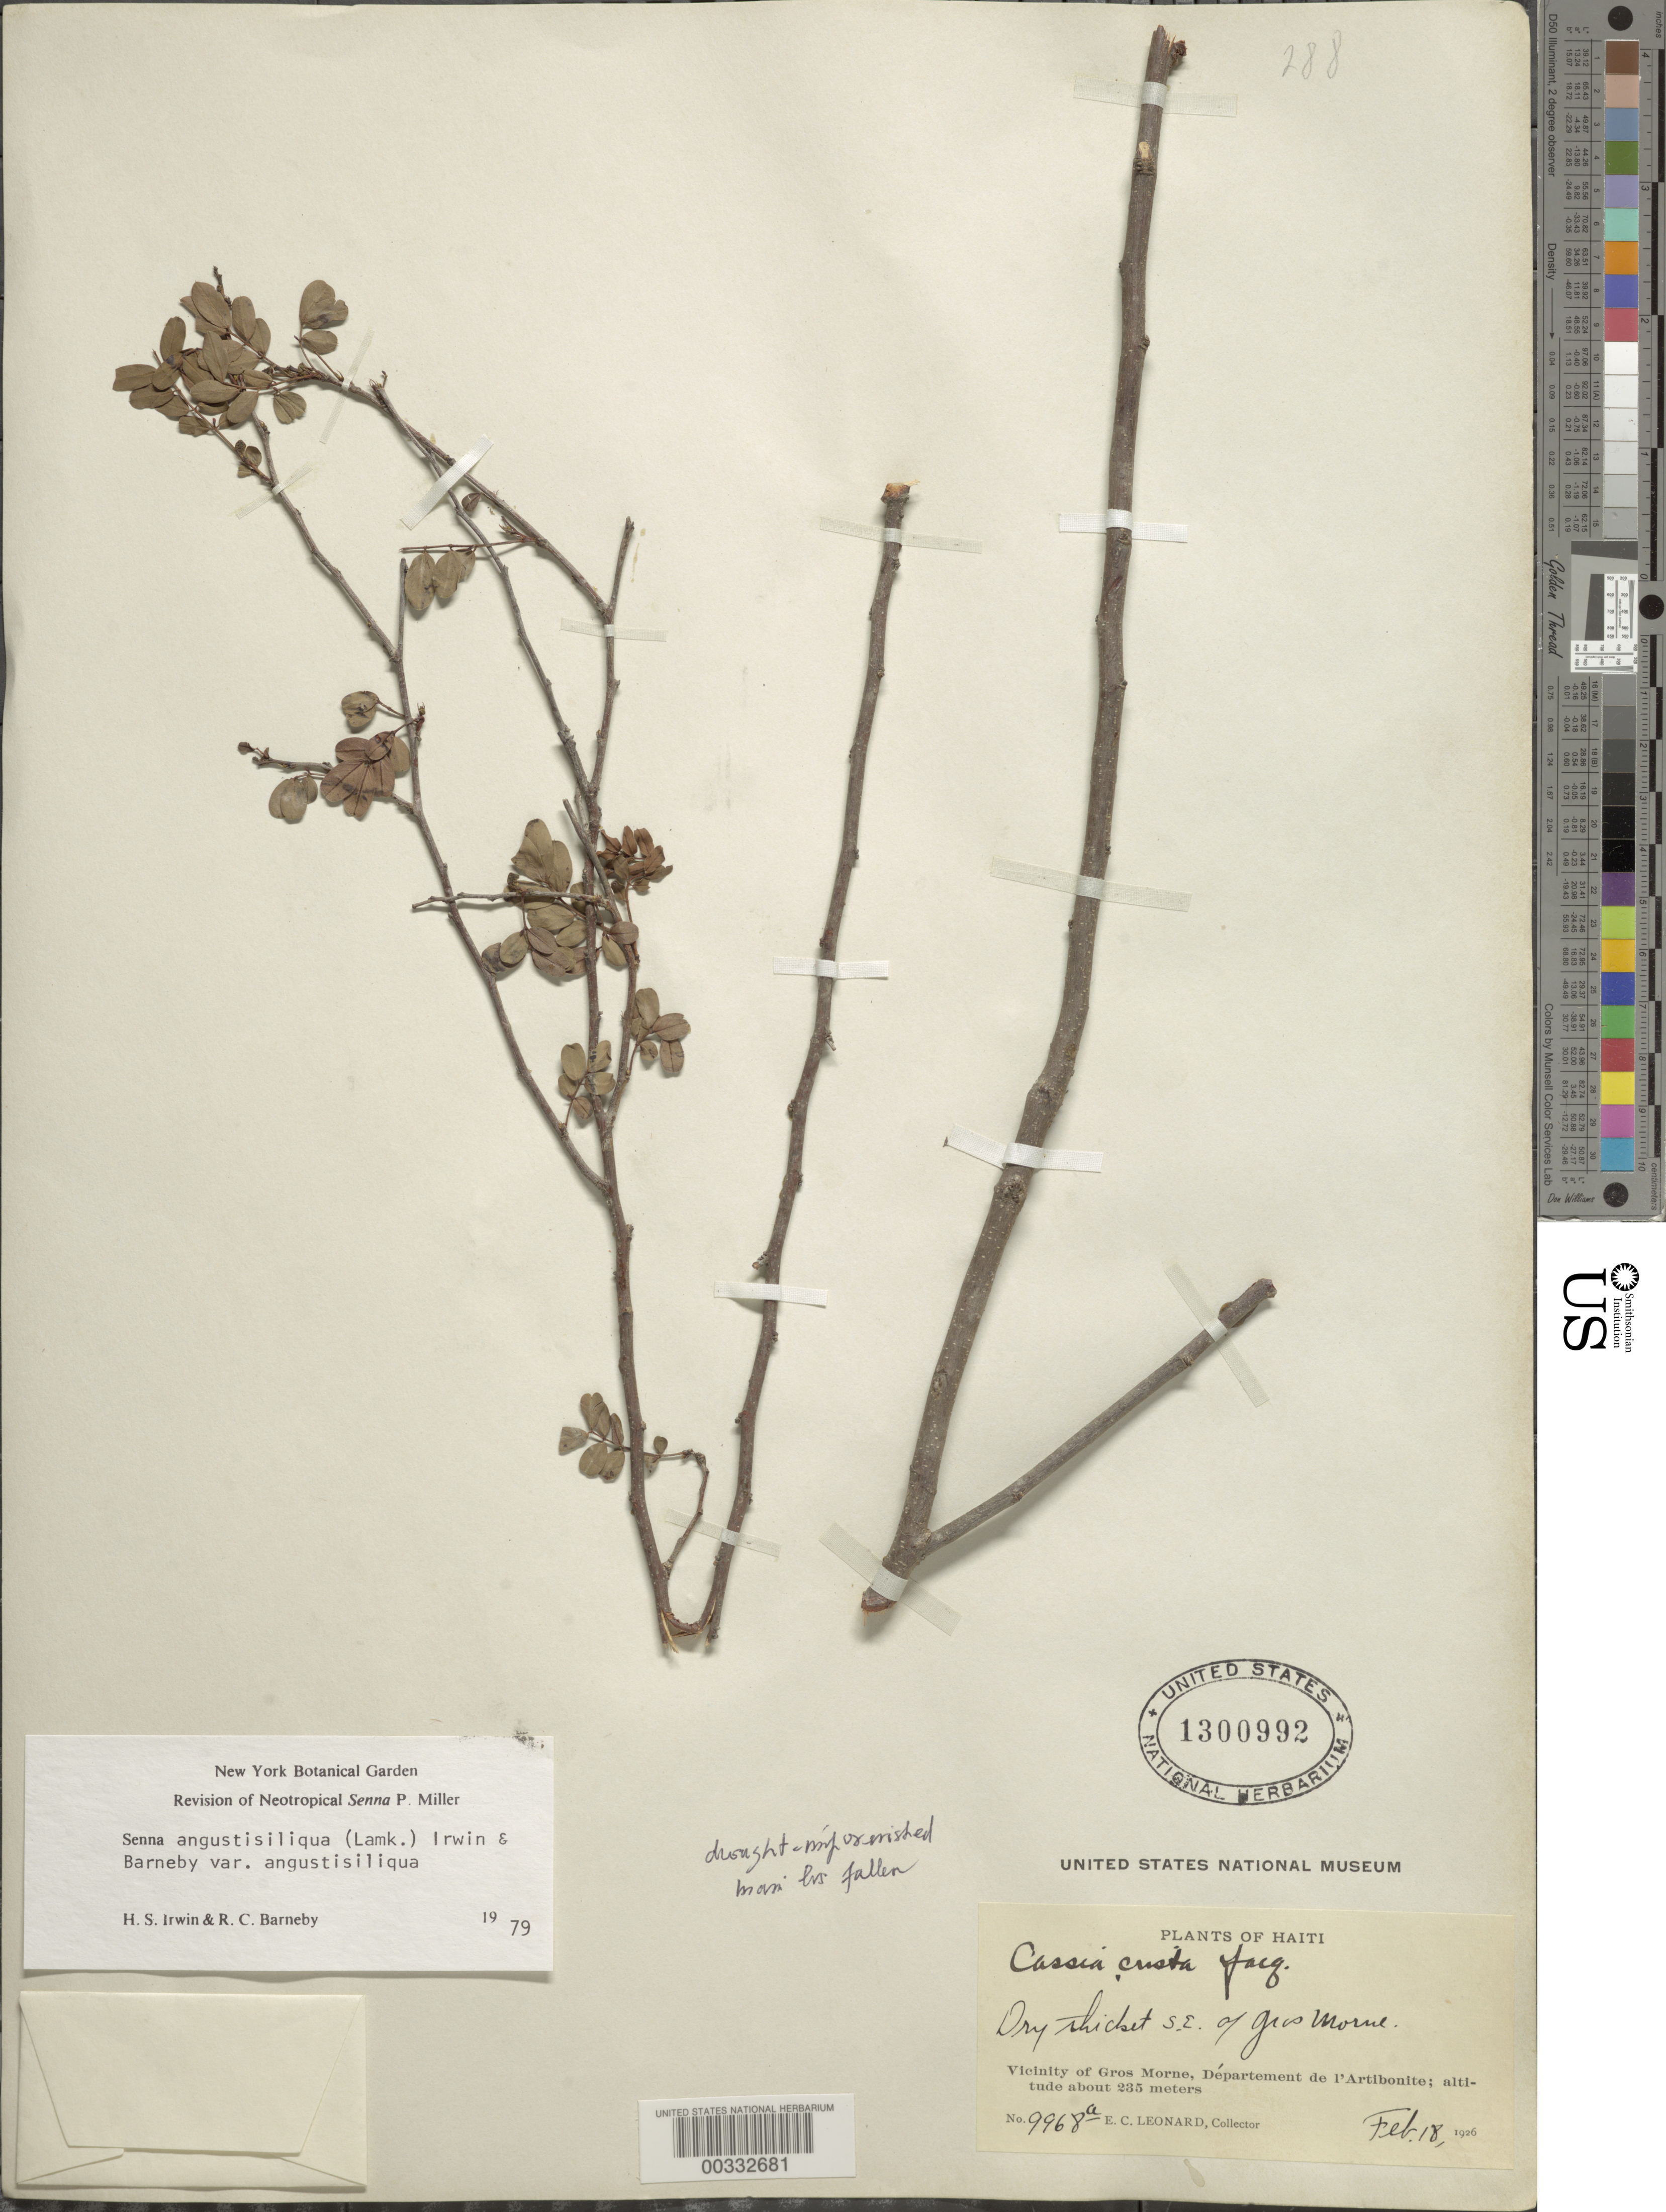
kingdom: Plantae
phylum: Tracheophyta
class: Magnoliopsida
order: Fabales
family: Fabaceae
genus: Senna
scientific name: Senna angustisiliqua var. angustisiliqua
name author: (Lam.) H.S. Irwin & Barneby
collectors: E. C. Leonard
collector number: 9968a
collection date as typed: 18 Feb 1926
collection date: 1926-02-18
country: Haiti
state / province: Artibonite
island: Hispaniola Island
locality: Se of gros morne; vicinity of gros morne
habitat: Dry thicket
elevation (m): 235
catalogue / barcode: US 1300992